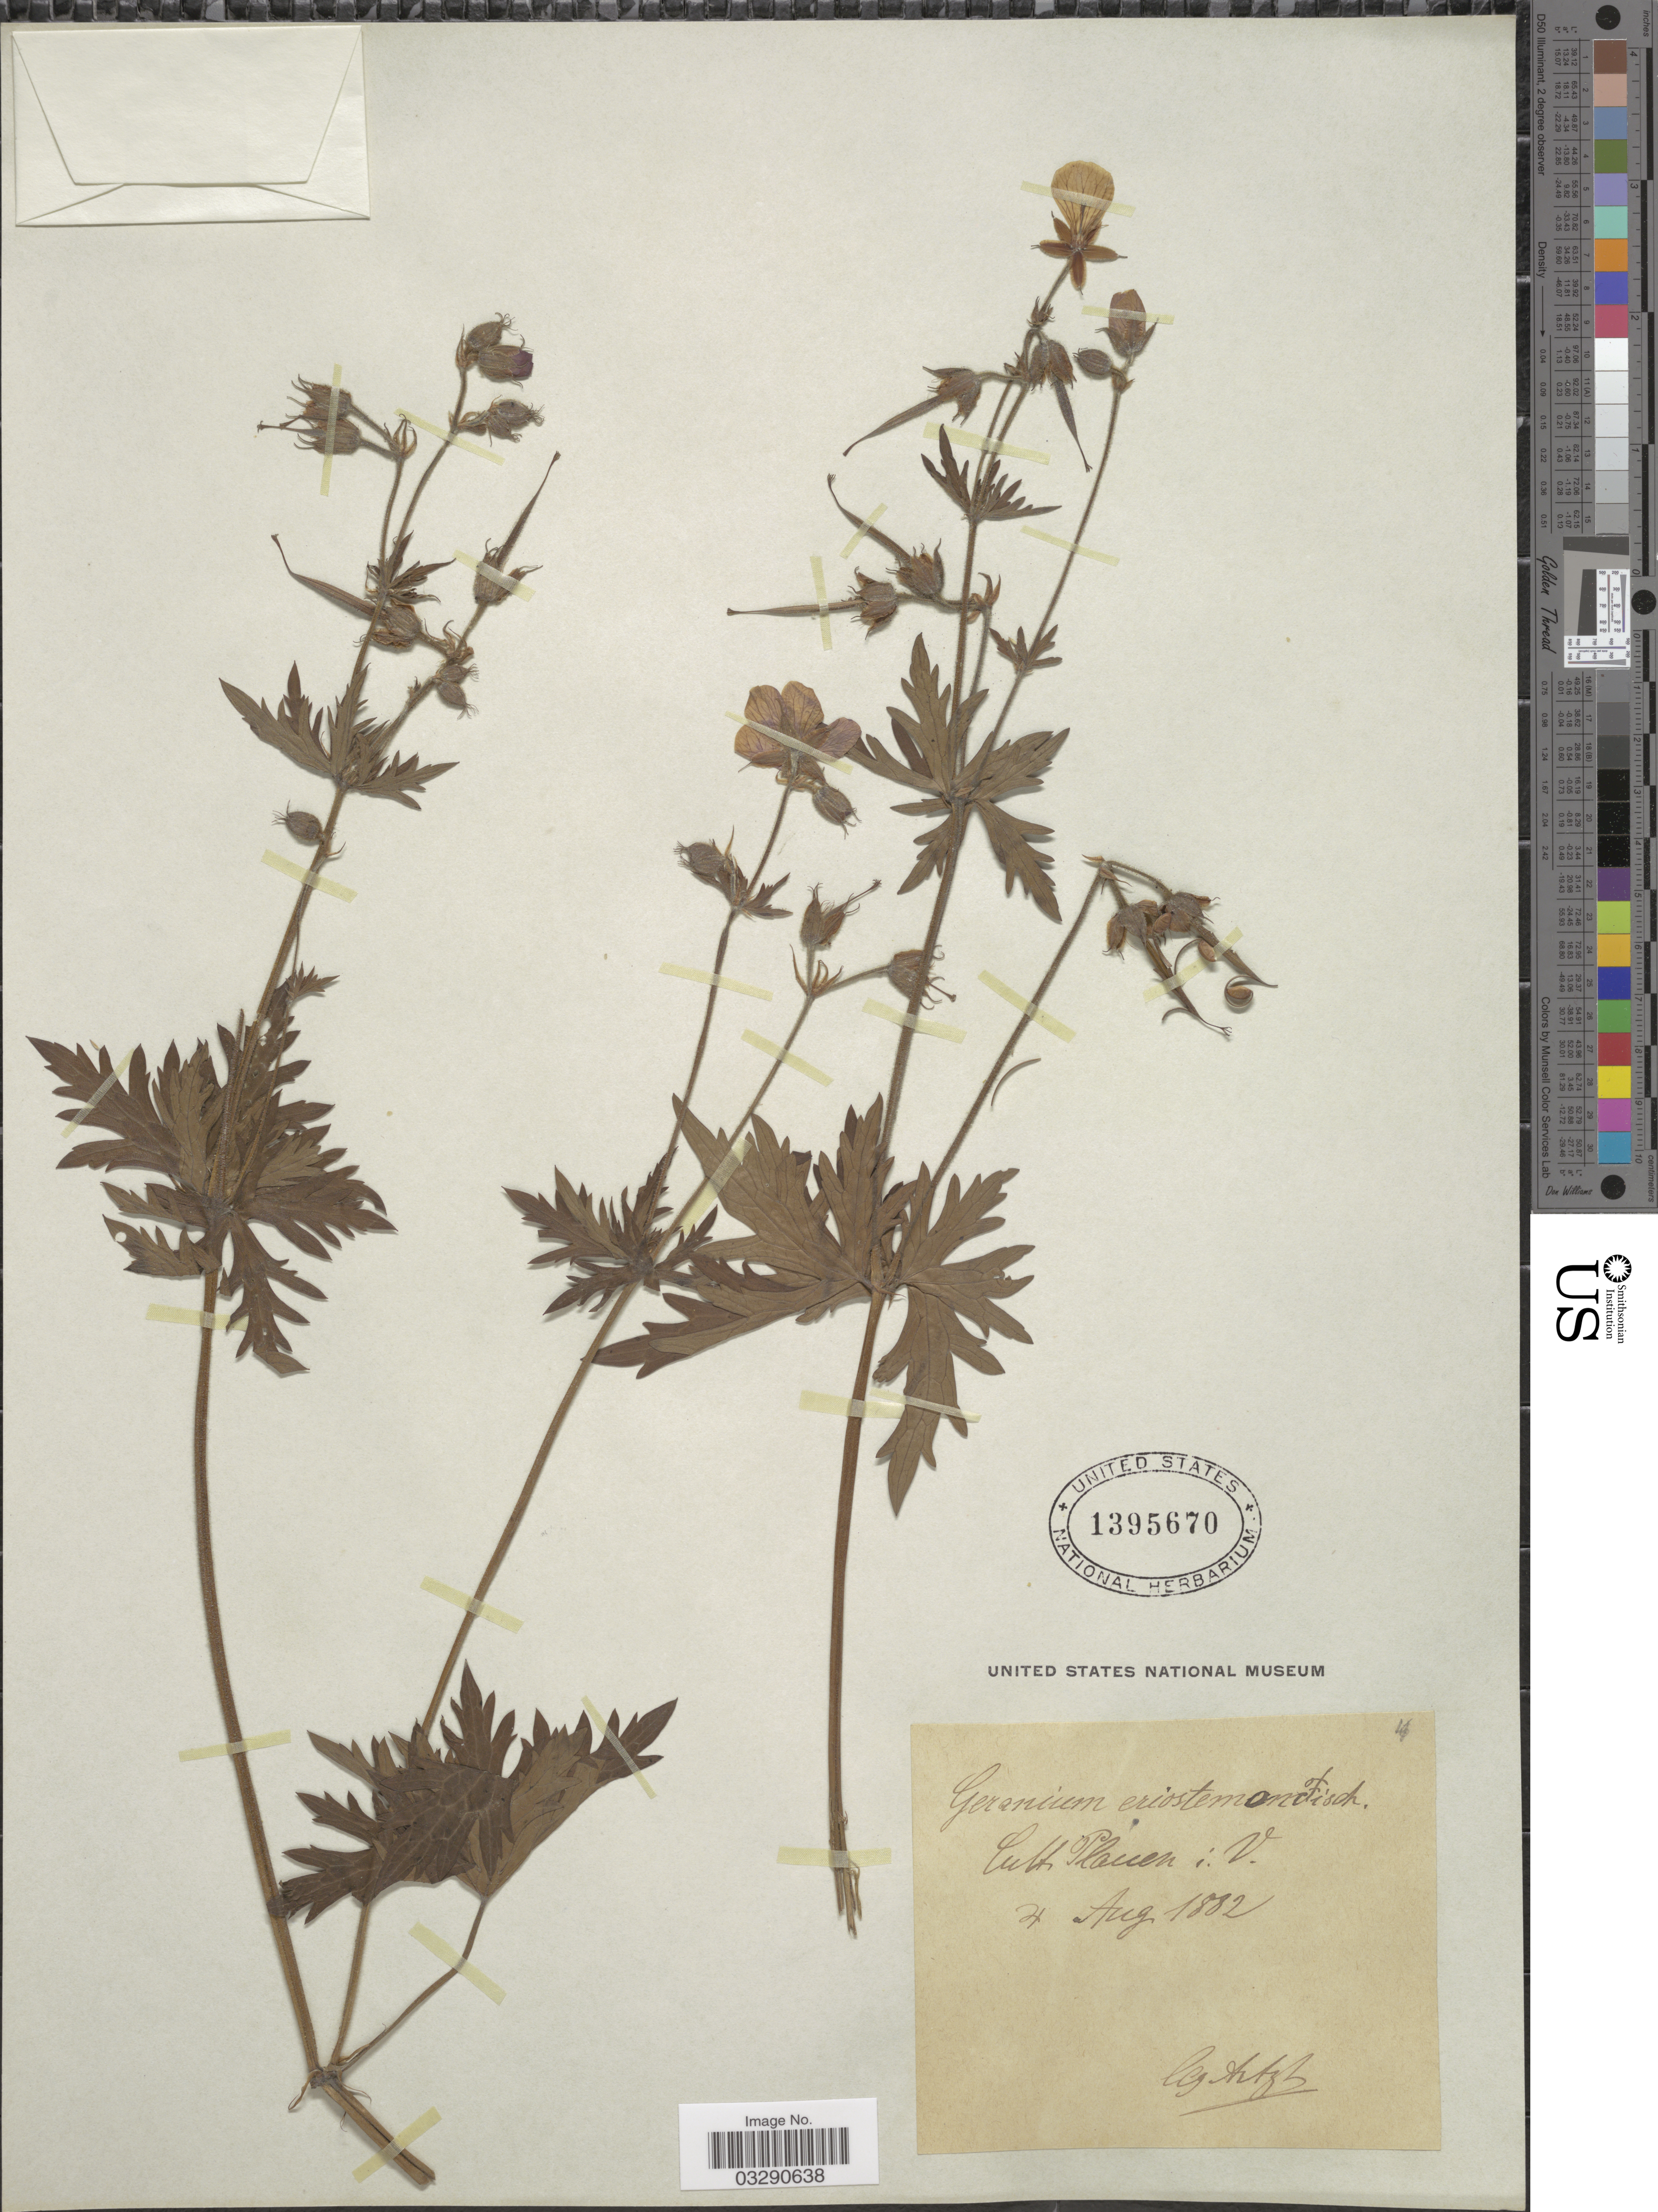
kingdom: Plantae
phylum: Tracheophyta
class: Magnoliopsida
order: Geraniales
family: Geraniaceae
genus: Geranium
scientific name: Geranium eriostemon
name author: Fisch. ex DC.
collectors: -. Artzt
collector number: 4?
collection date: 1882-08-04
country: Germany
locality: Plauen; V.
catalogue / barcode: US 1395670